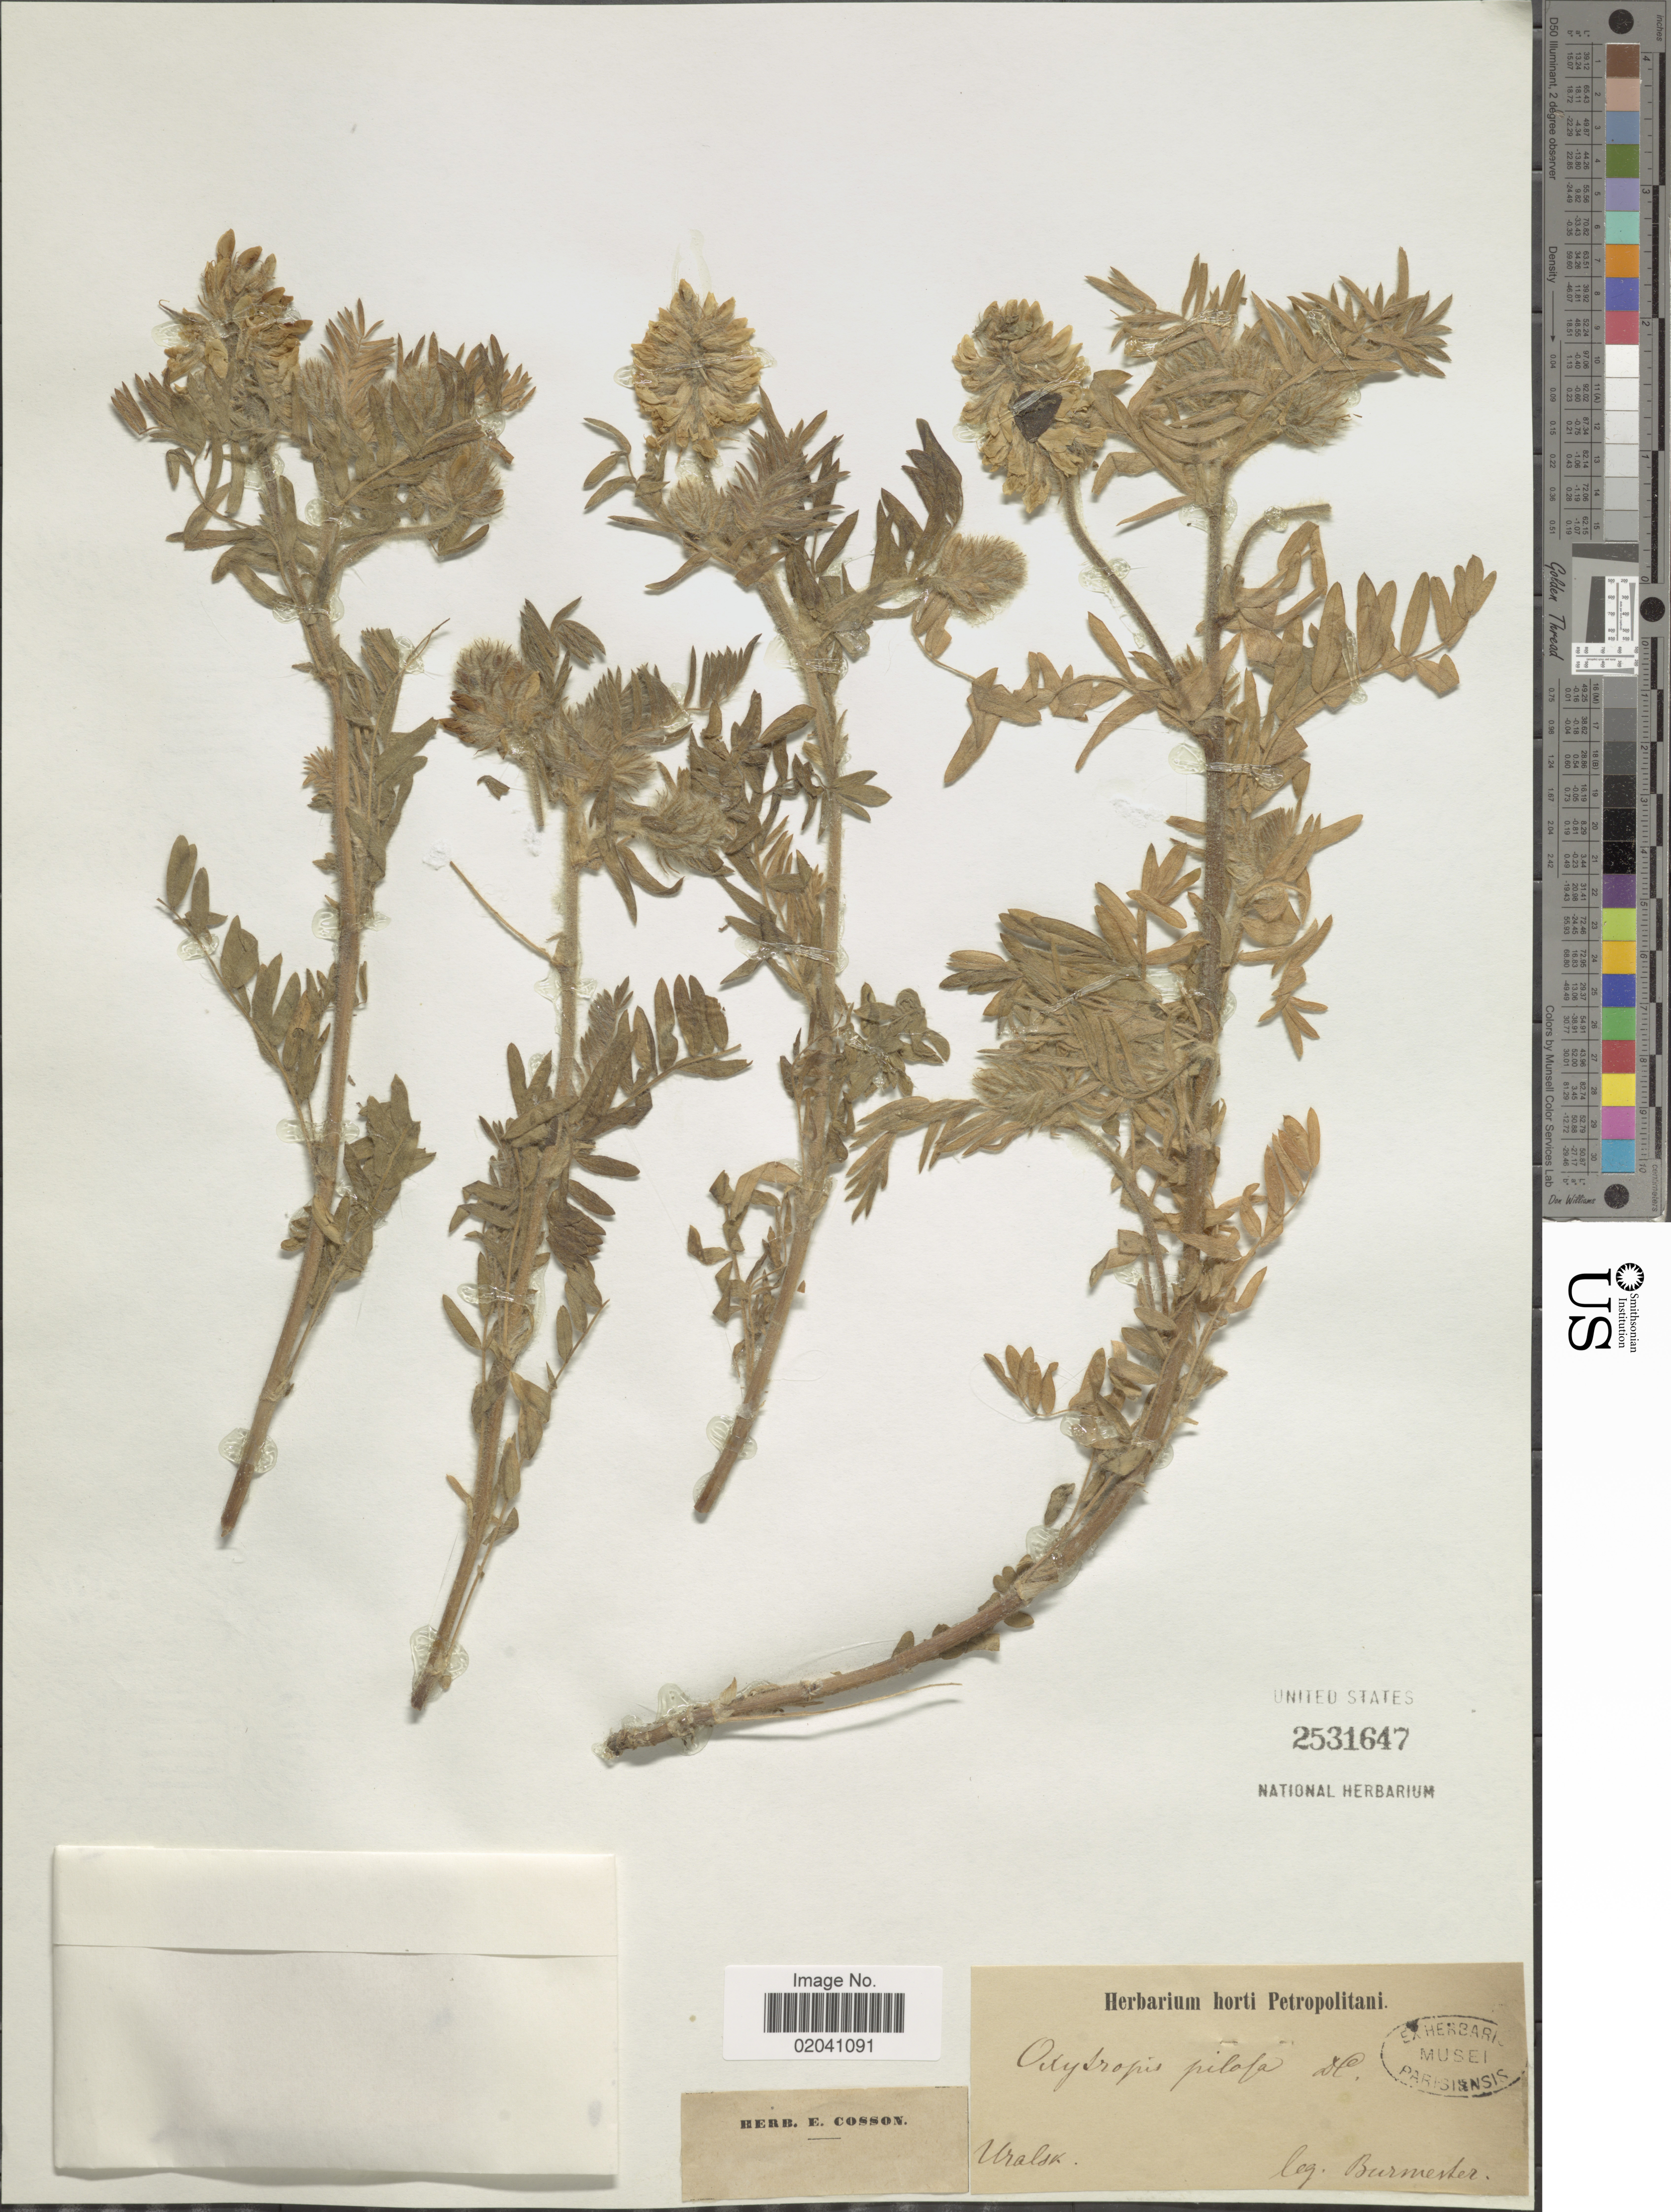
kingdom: Plantae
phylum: Tracheophyta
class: Magnoliopsida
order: Fabales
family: Fabaceae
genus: Oxytropis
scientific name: Oxytropis pilosa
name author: (L.) DC.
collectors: Burmester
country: Russian Federation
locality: Uralsk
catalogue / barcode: US 2531647